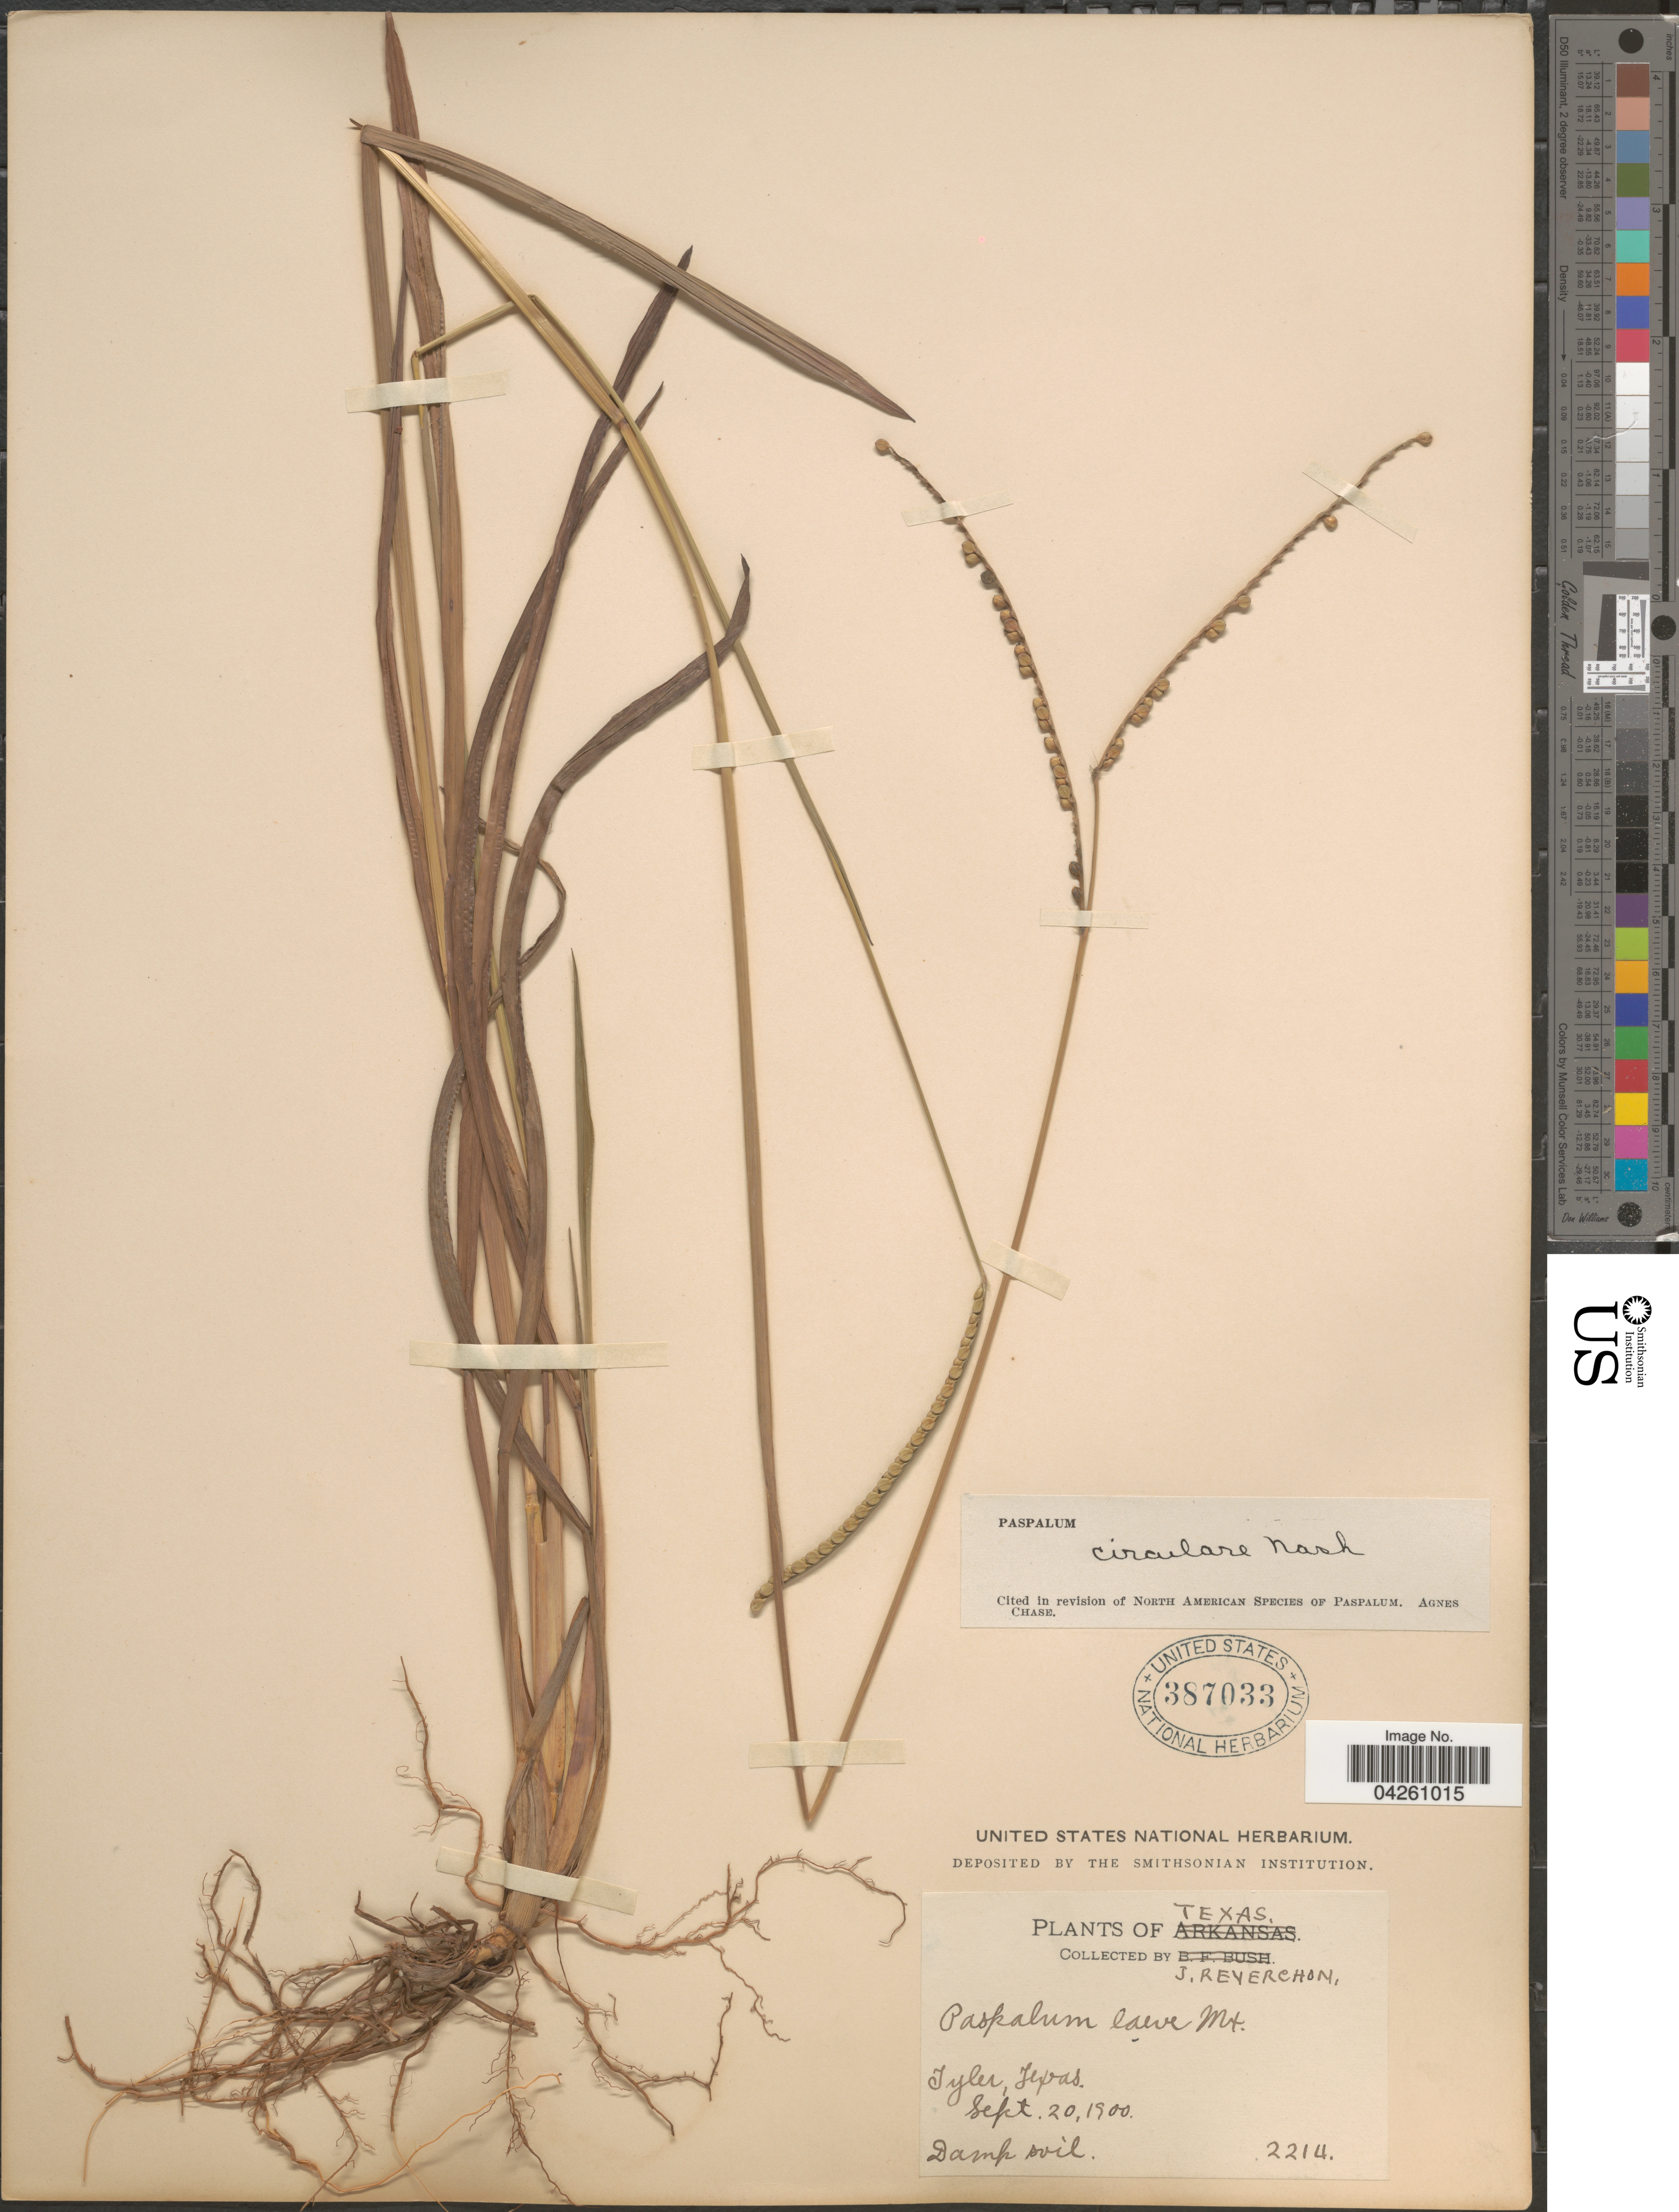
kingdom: Plantae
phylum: Tracheophyta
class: Liliopsida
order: Poales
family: Poaceae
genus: Paspalum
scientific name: Paspalum circulare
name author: Nash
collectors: J. Reverchon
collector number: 2214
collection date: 1900-09-20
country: United States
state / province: Texas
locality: Tyler.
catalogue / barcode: US 387033